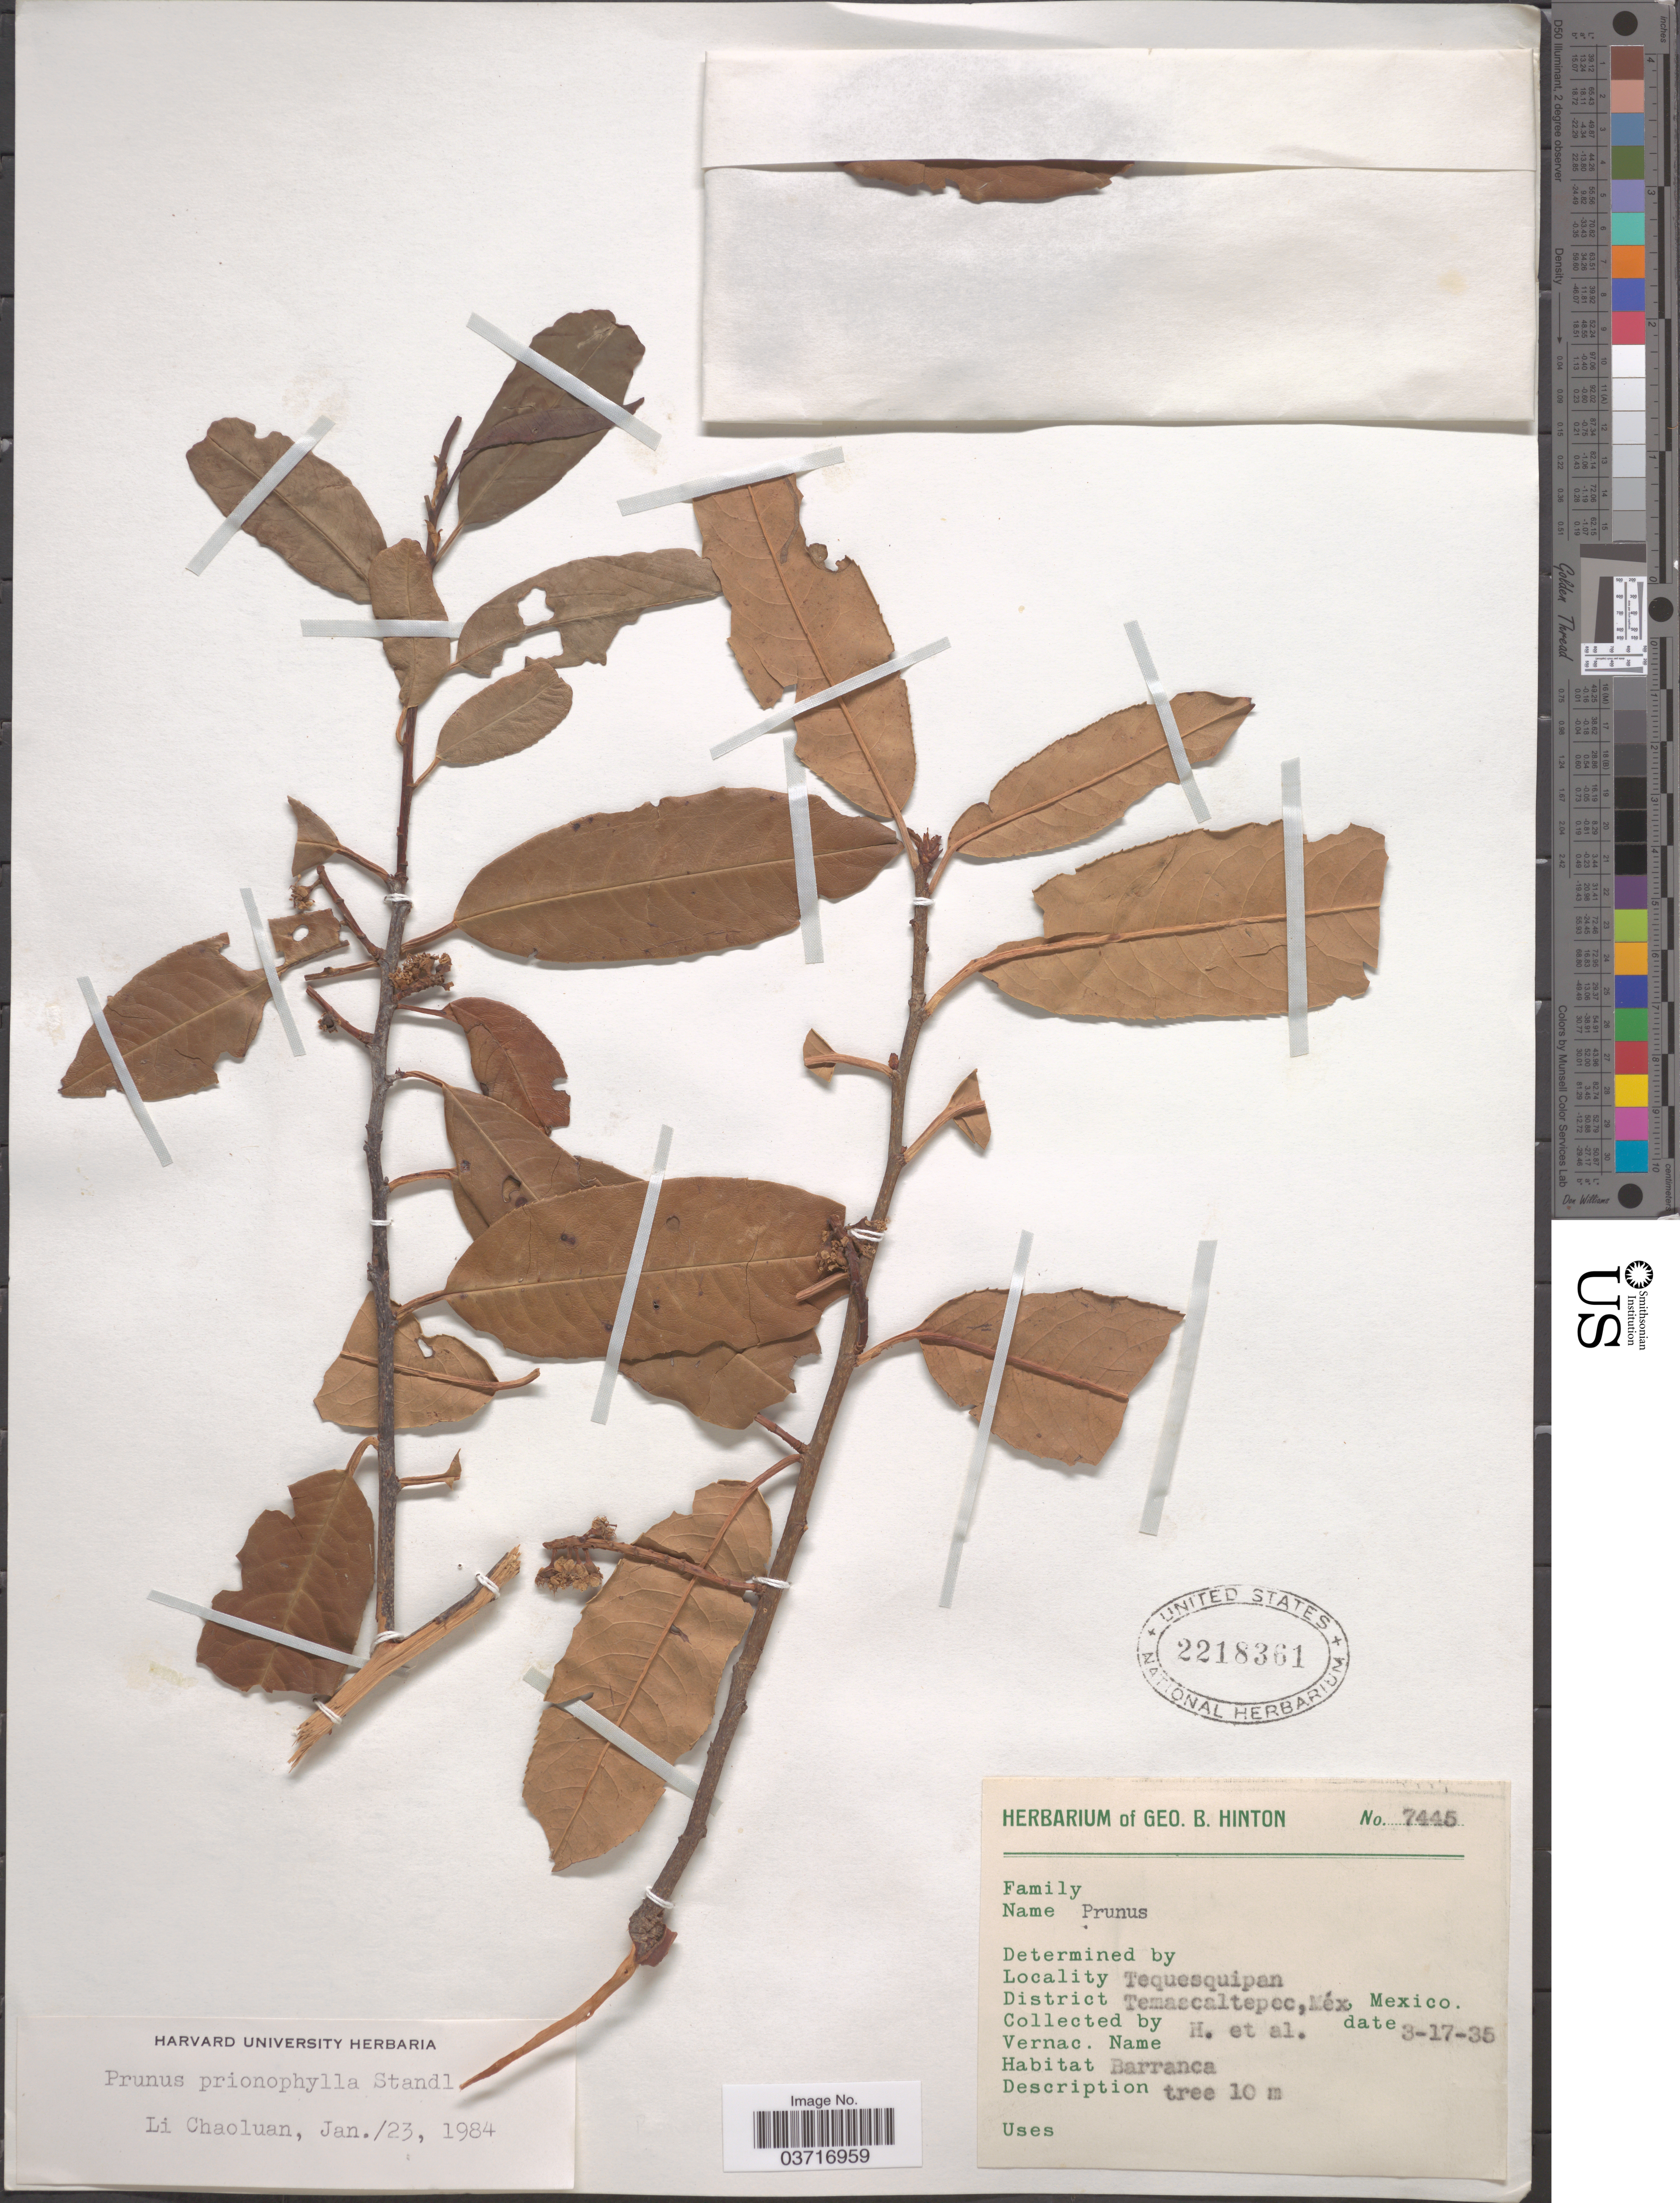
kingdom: Plantae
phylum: Tracheophyta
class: Magnoliopsida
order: Rosales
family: Rosaceae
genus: Prunus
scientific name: Prunus prionophylla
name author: Standl.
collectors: G. B. Hinton & et al.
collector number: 7445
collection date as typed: Transcribed d/m/y: 17/3/35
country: Mexico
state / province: México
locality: Tequesquipan. District Temascaltepec.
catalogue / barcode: US 2218361